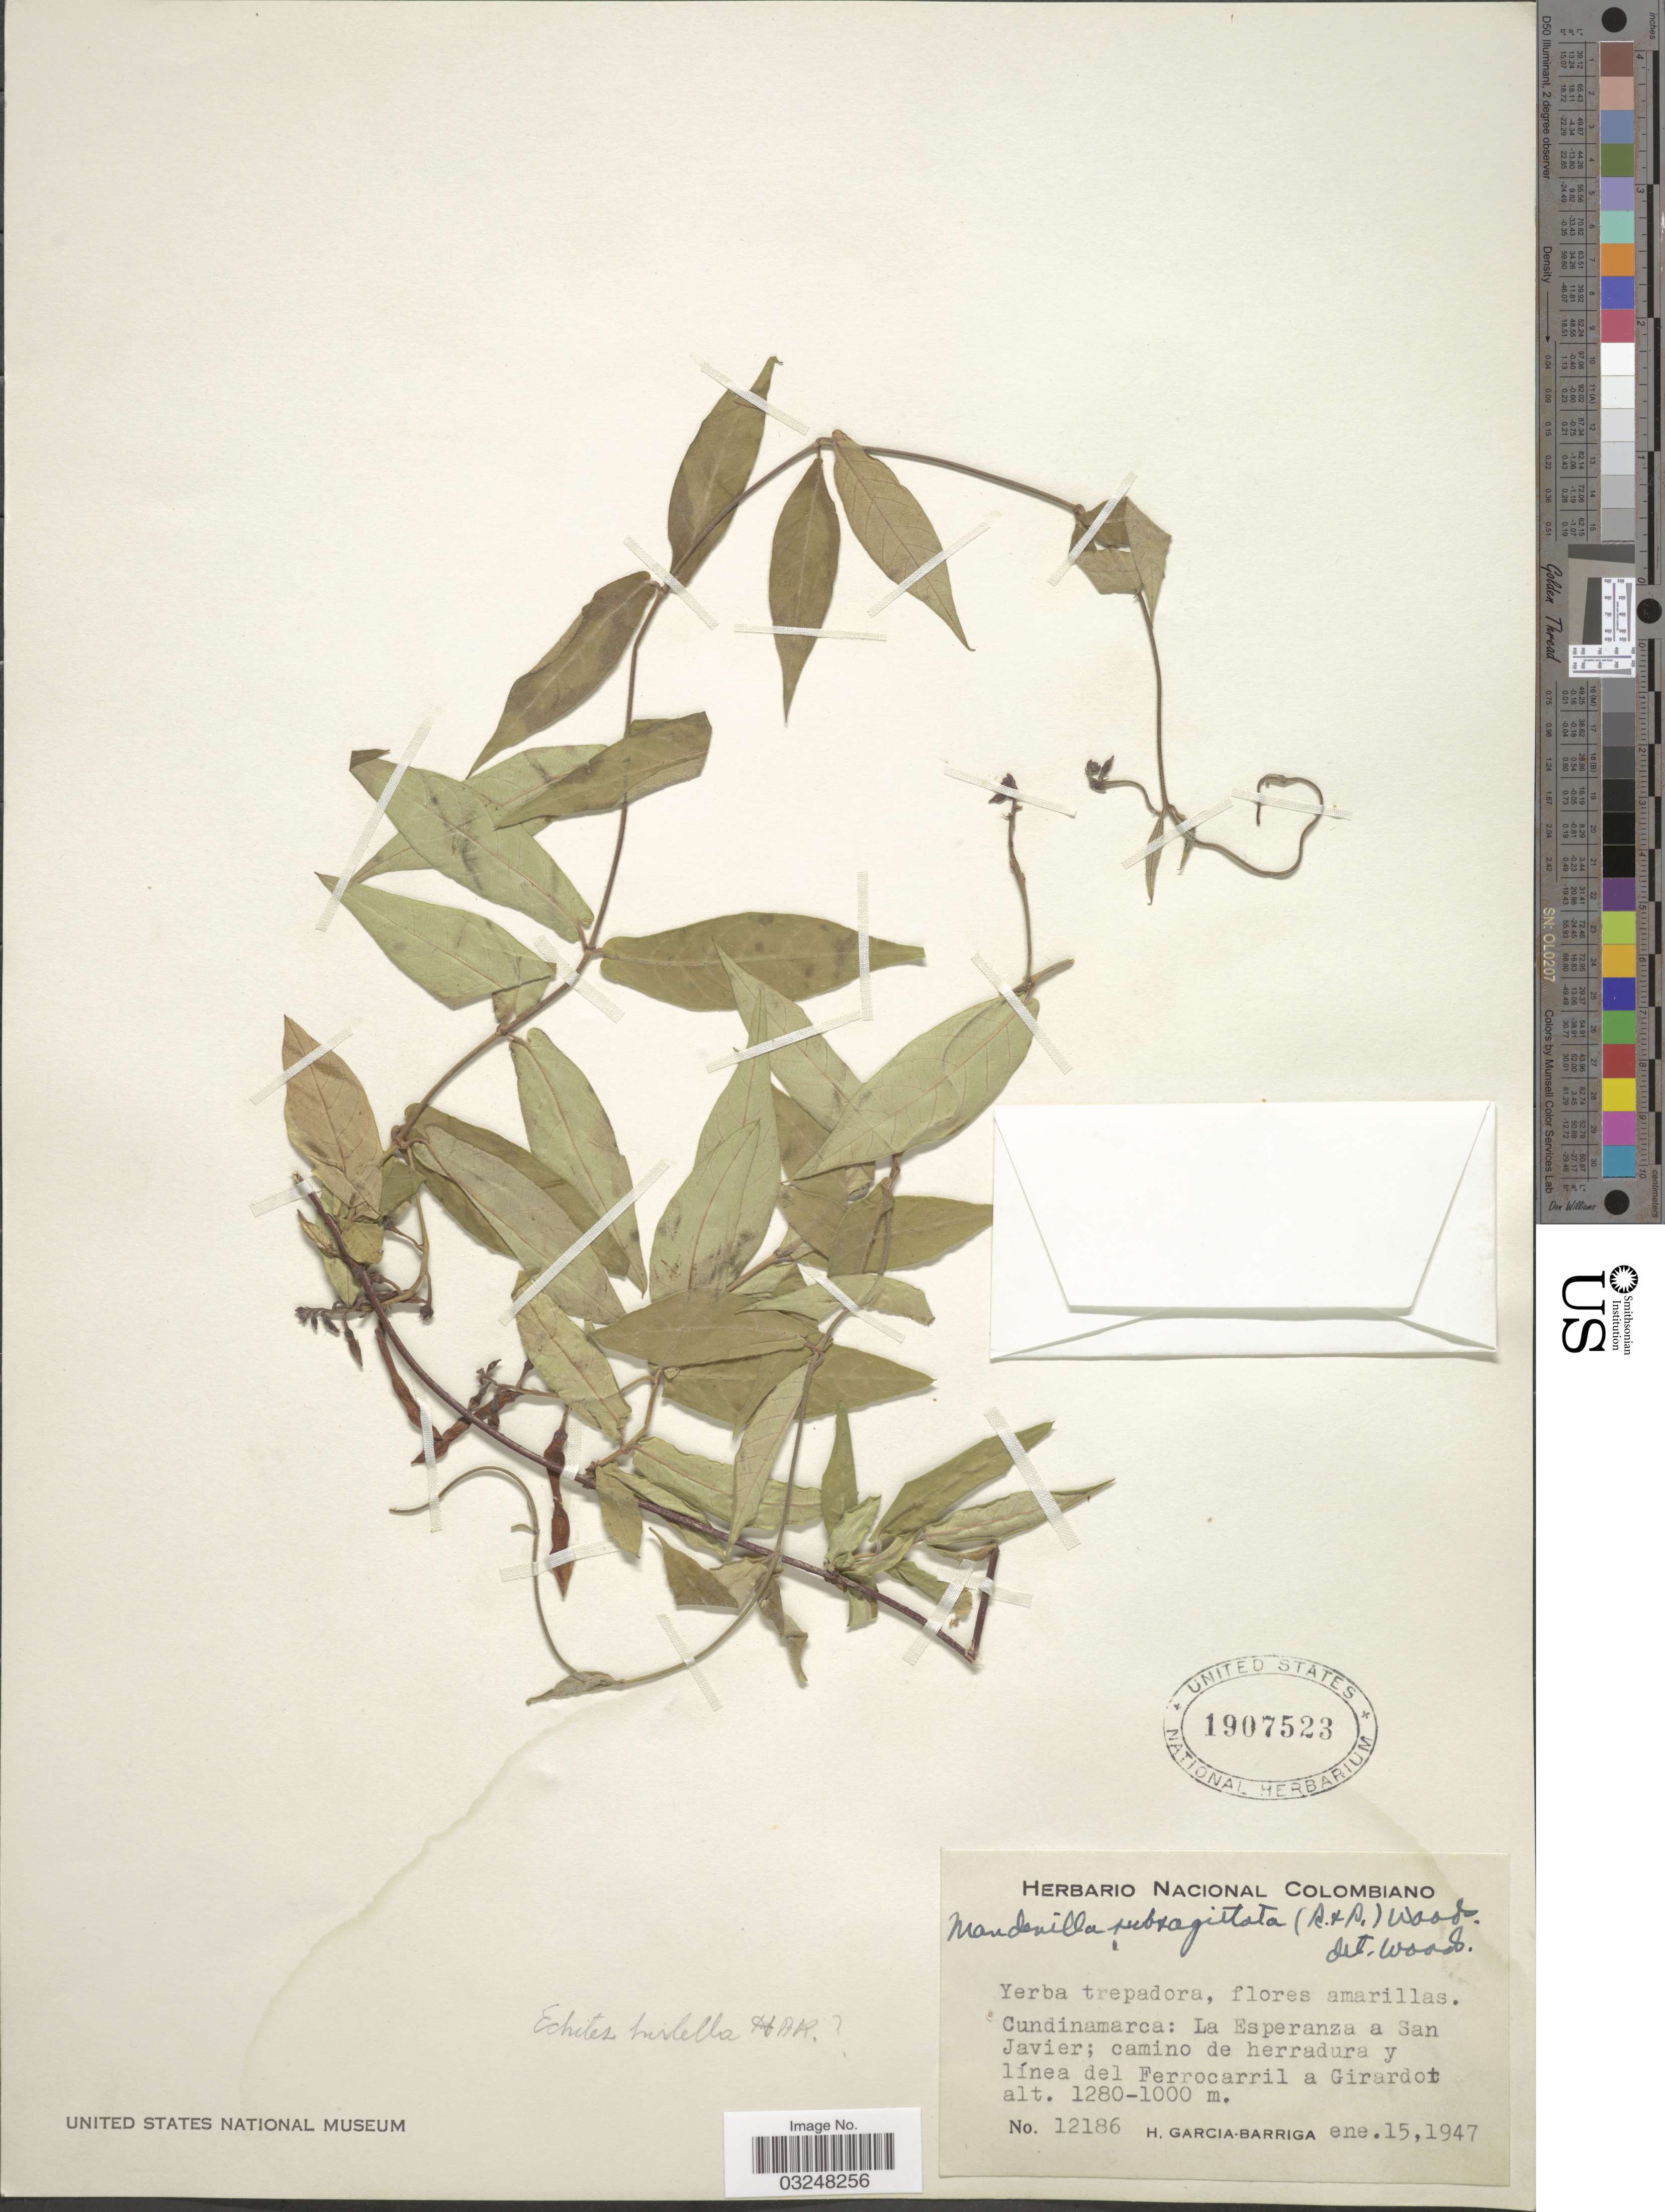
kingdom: Plantae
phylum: Tracheophyta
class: Magnoliopsida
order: Gentianales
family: Apocynaceae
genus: Mandevilla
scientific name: Mandevilla subsagittata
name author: (Ruiz & Pav.) Woodson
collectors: H. García Barriga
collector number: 12186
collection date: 1947-01-15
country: Colombia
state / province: Cundinamarca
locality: La Esperanza a San Javier; camino de herradura y línea del Ferrocarril a Girardot.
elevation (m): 1000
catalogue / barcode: US 1907523